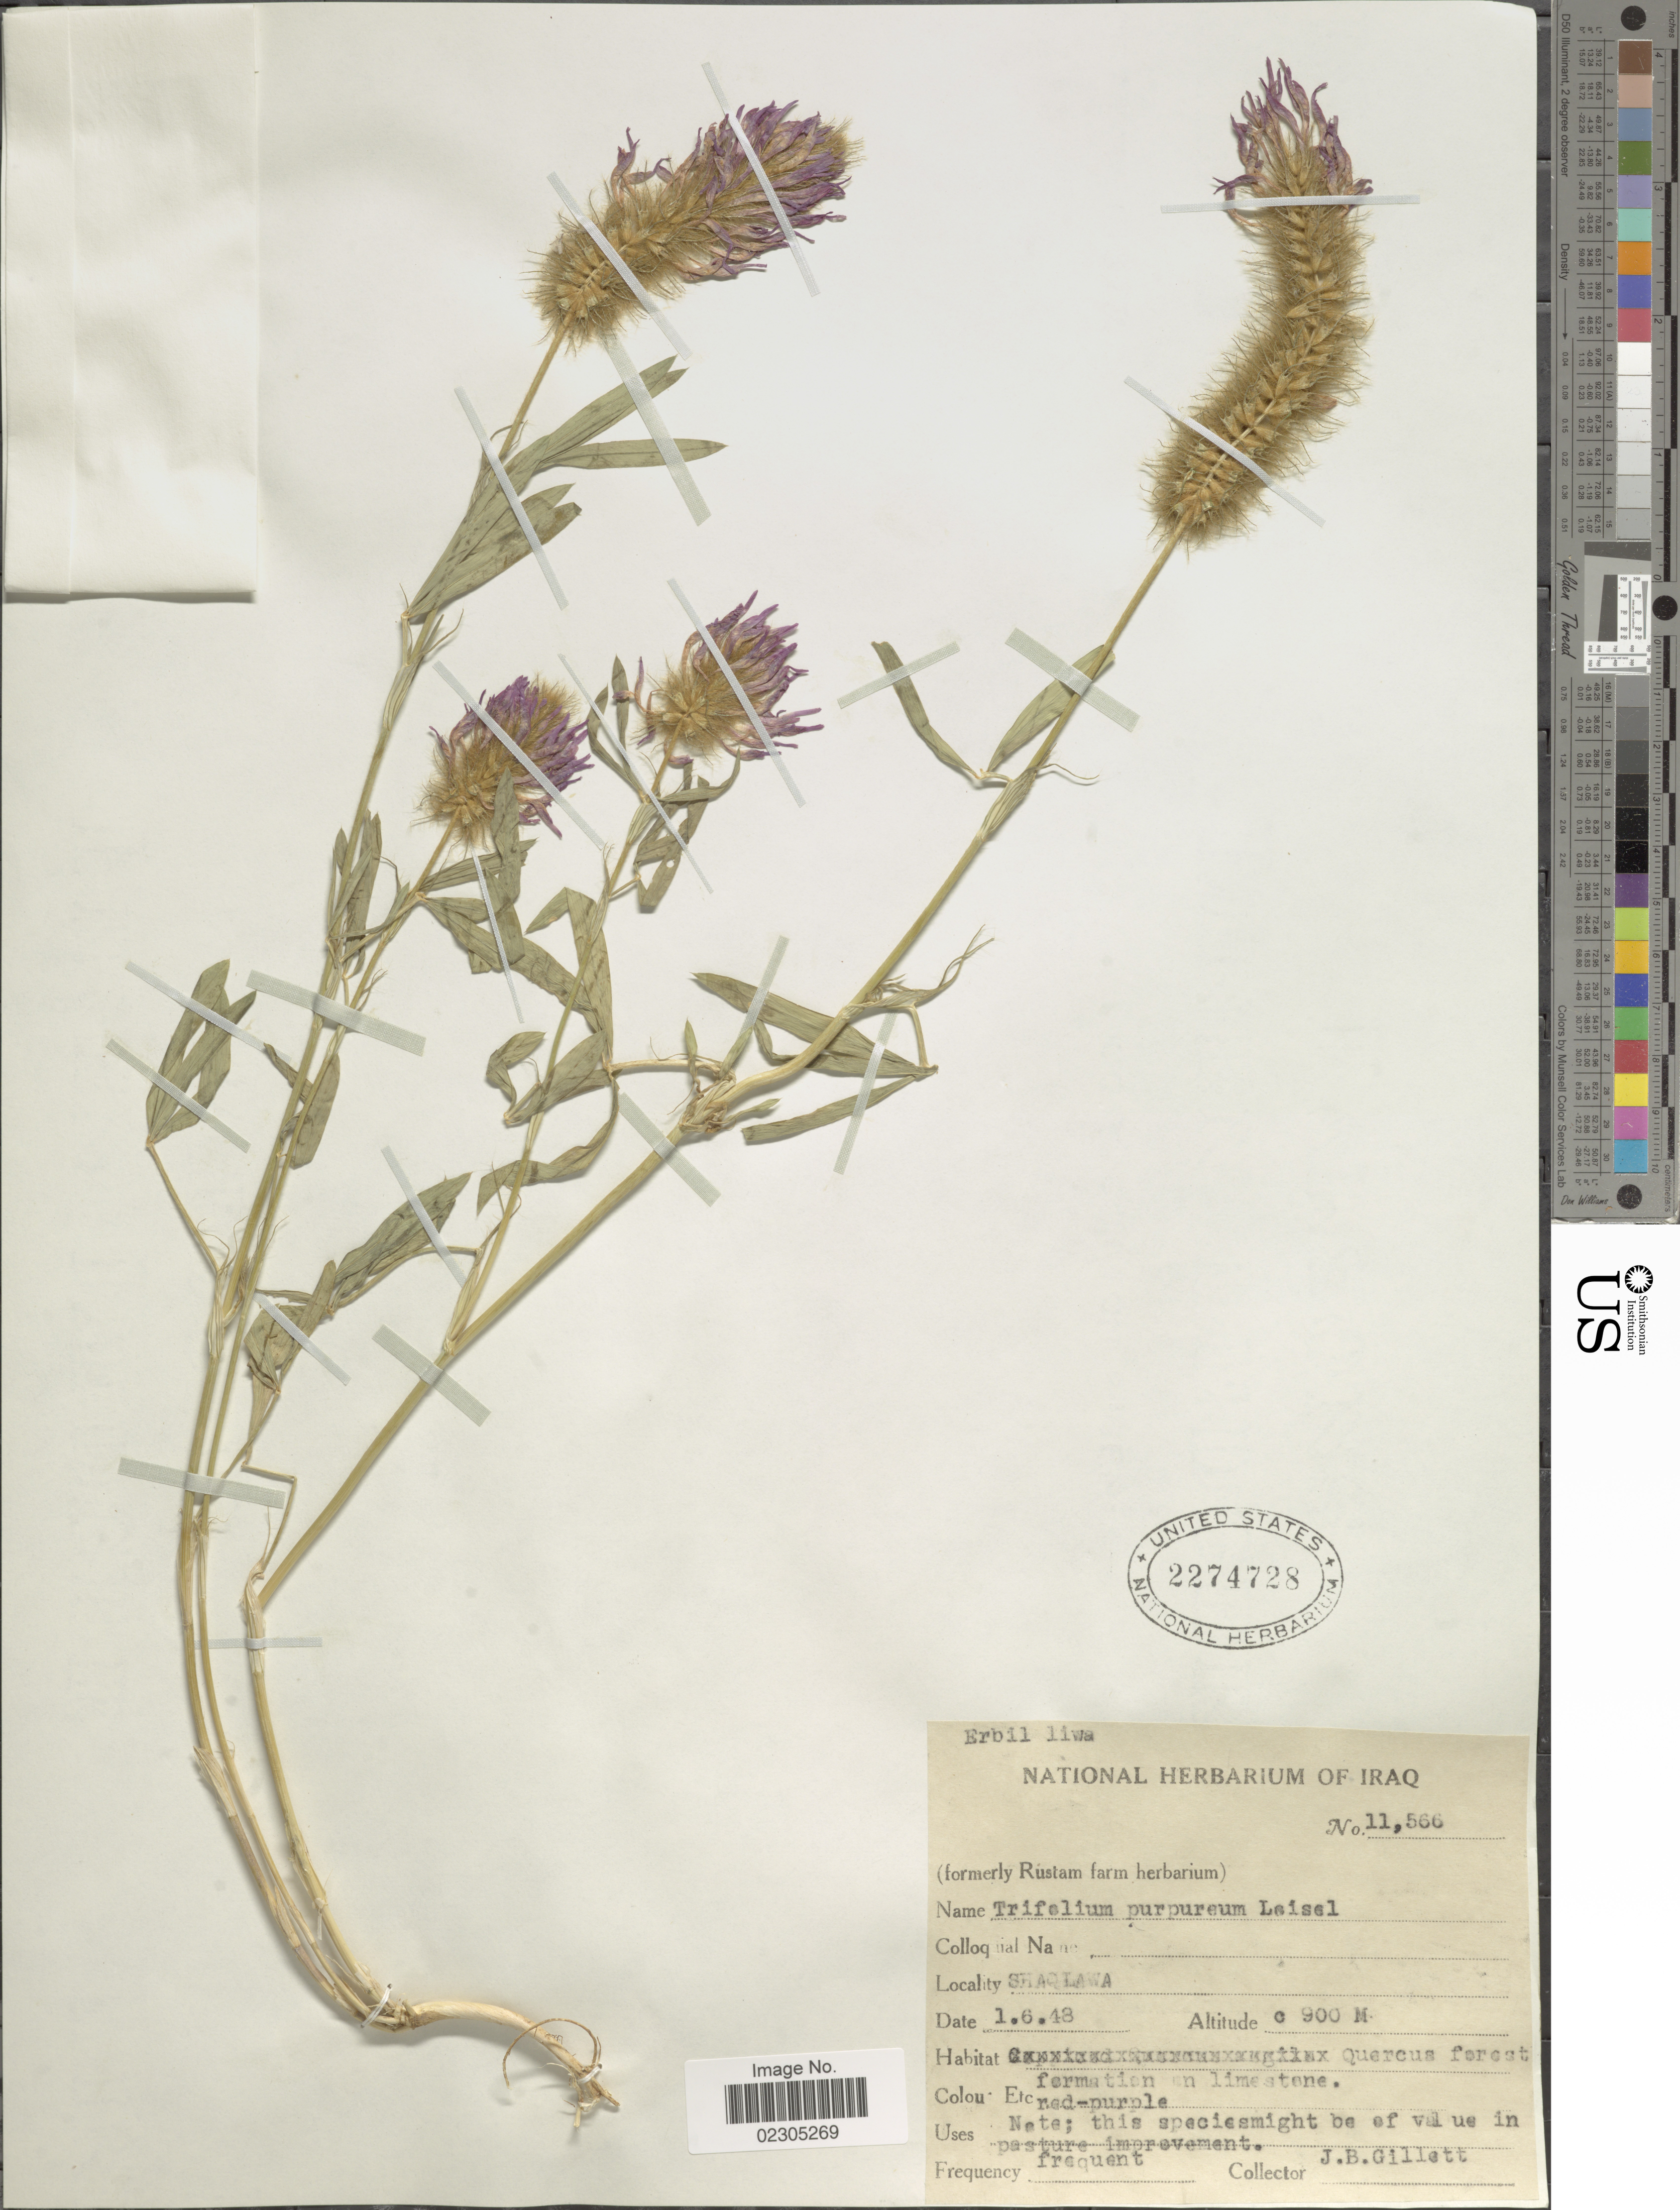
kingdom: Plantae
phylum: Tracheophyta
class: Magnoliopsida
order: Fabales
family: Fabaceae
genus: Trifolium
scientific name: Trifolium purpureum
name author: Loisel.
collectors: J. B. Gillett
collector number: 11566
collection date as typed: Transcribed d/m/y: 1/6/48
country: Iraq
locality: Shaqlawa.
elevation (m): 900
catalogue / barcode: US 2274728